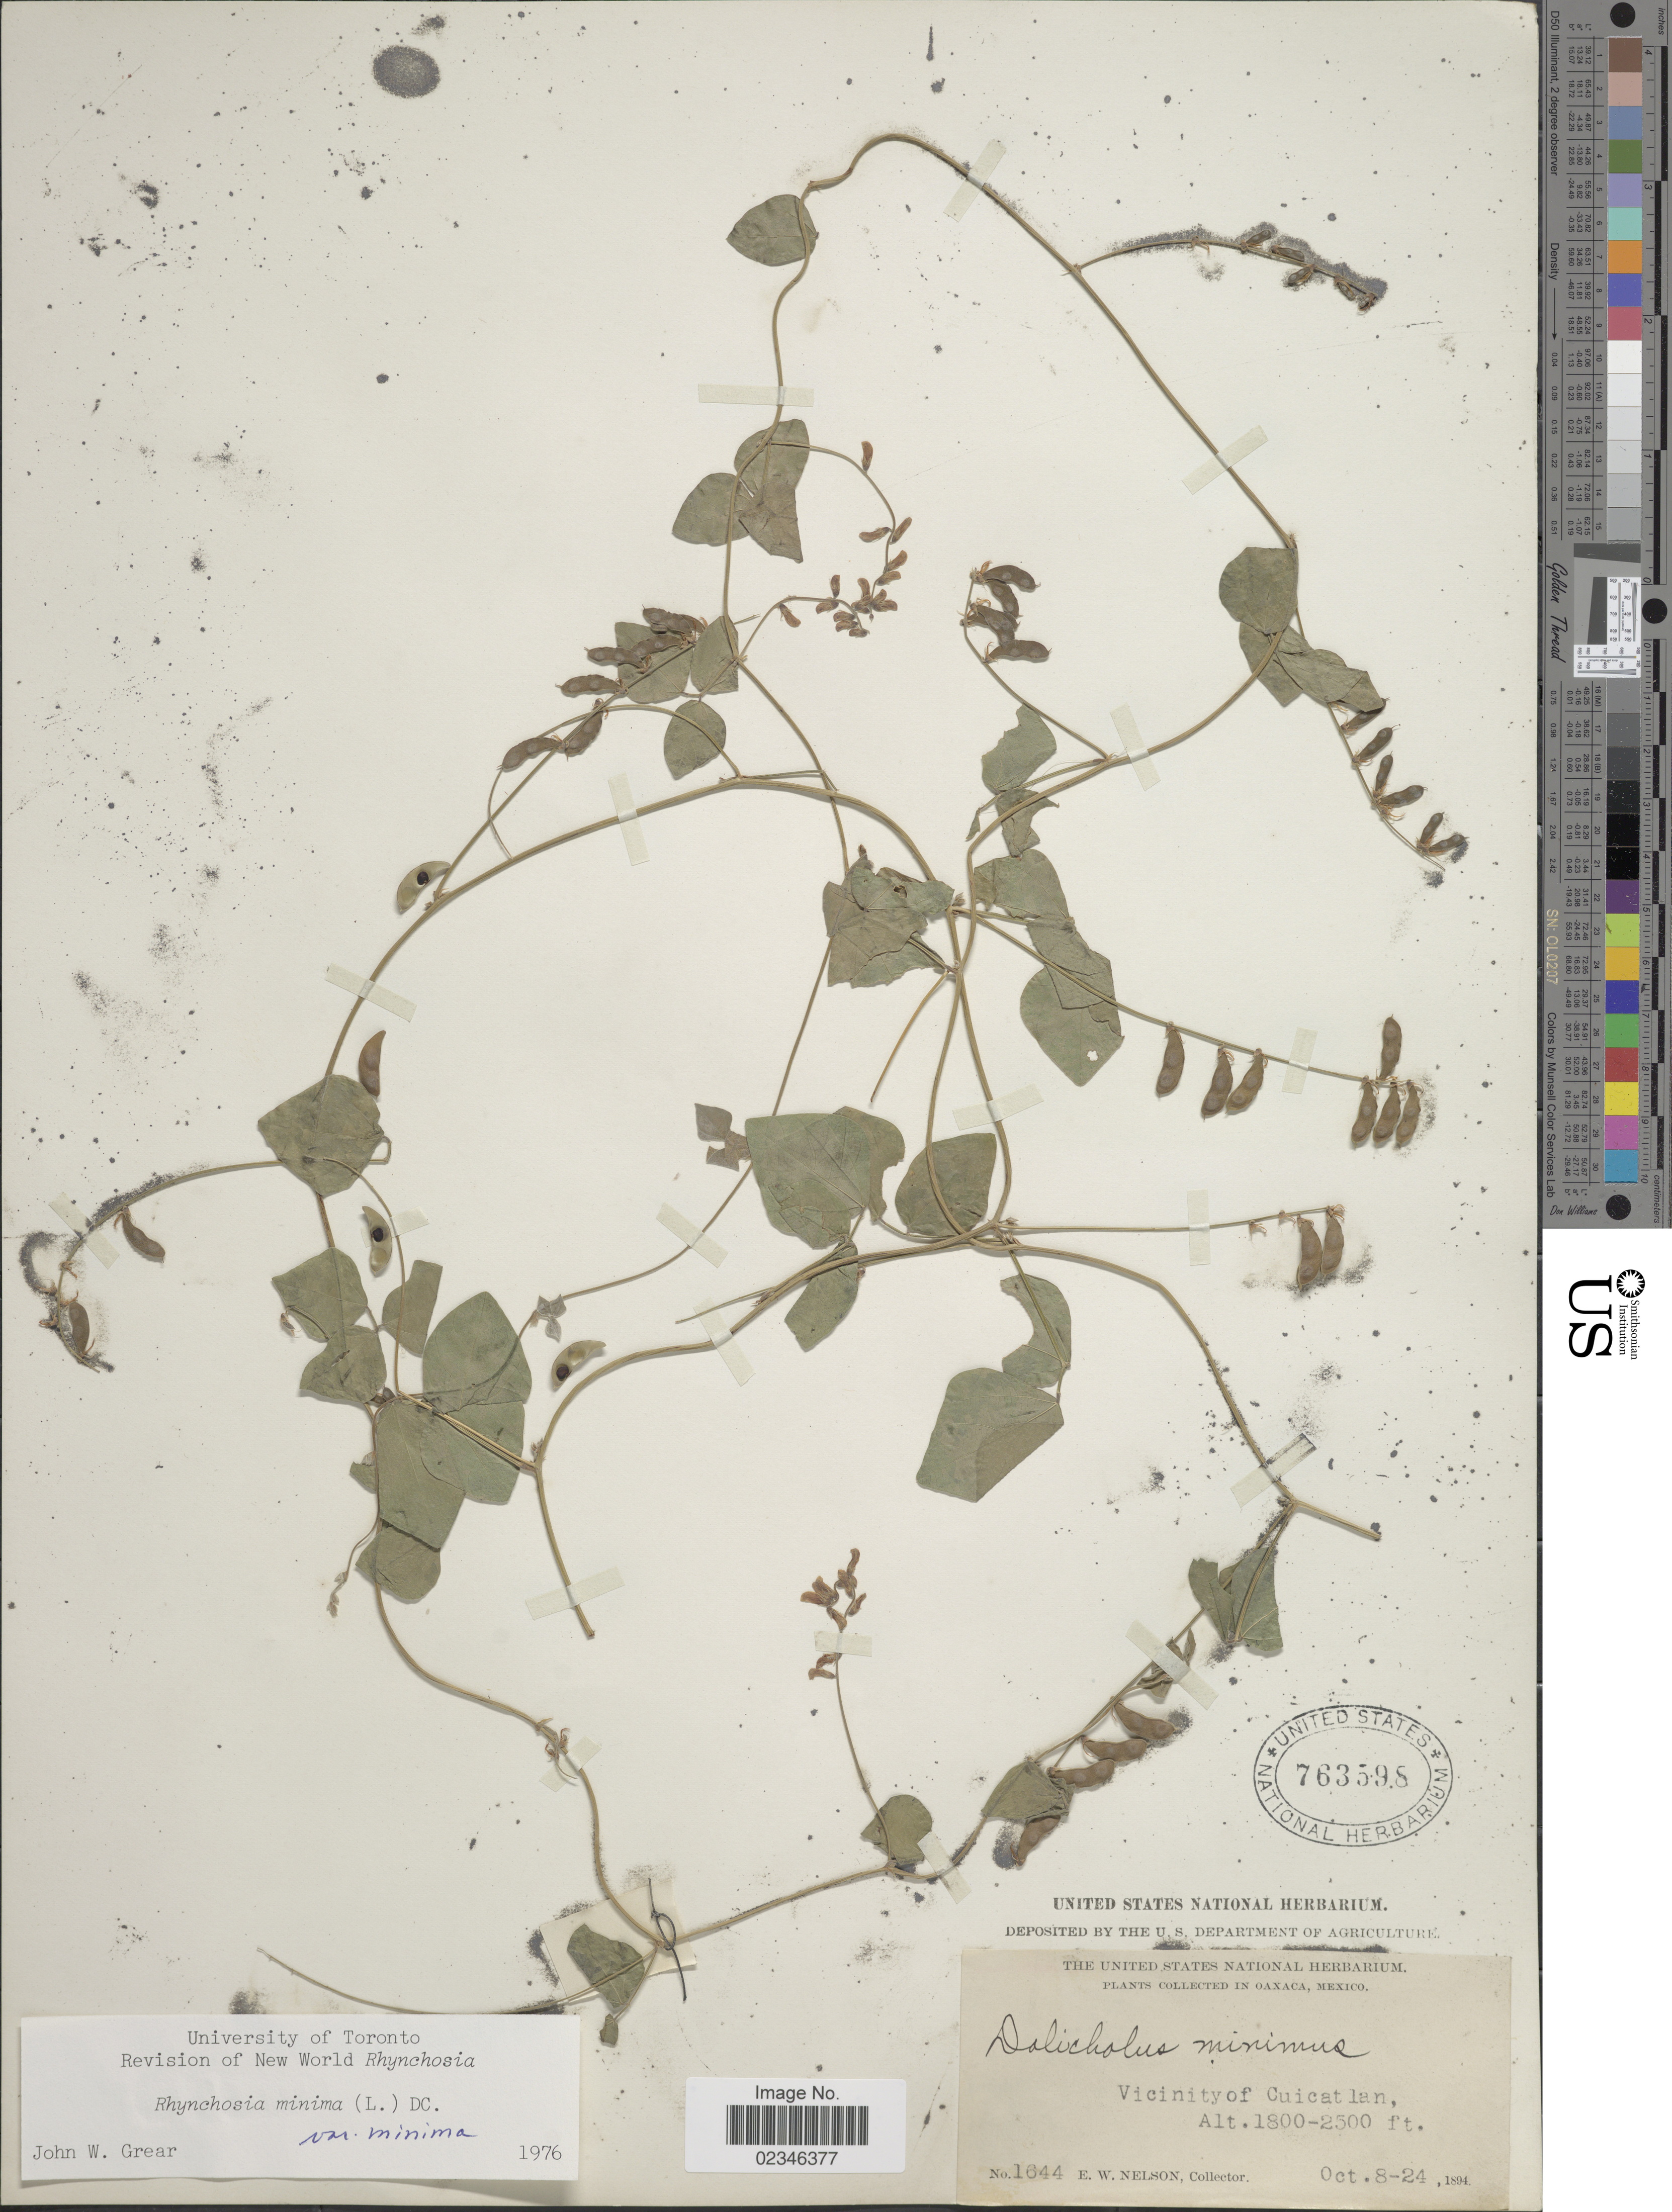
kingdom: Plantae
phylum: Tracheophyta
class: Magnoliopsida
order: Fabales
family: Fabaceae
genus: Rhynchosia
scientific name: Rhynchosia minima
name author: (L.) DC.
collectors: E. W. Nelson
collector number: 1644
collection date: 1894-10-08/1894-10-24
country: Mexico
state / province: Oaxaca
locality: Vicinity of Cuicatlan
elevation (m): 549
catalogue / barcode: US 763598